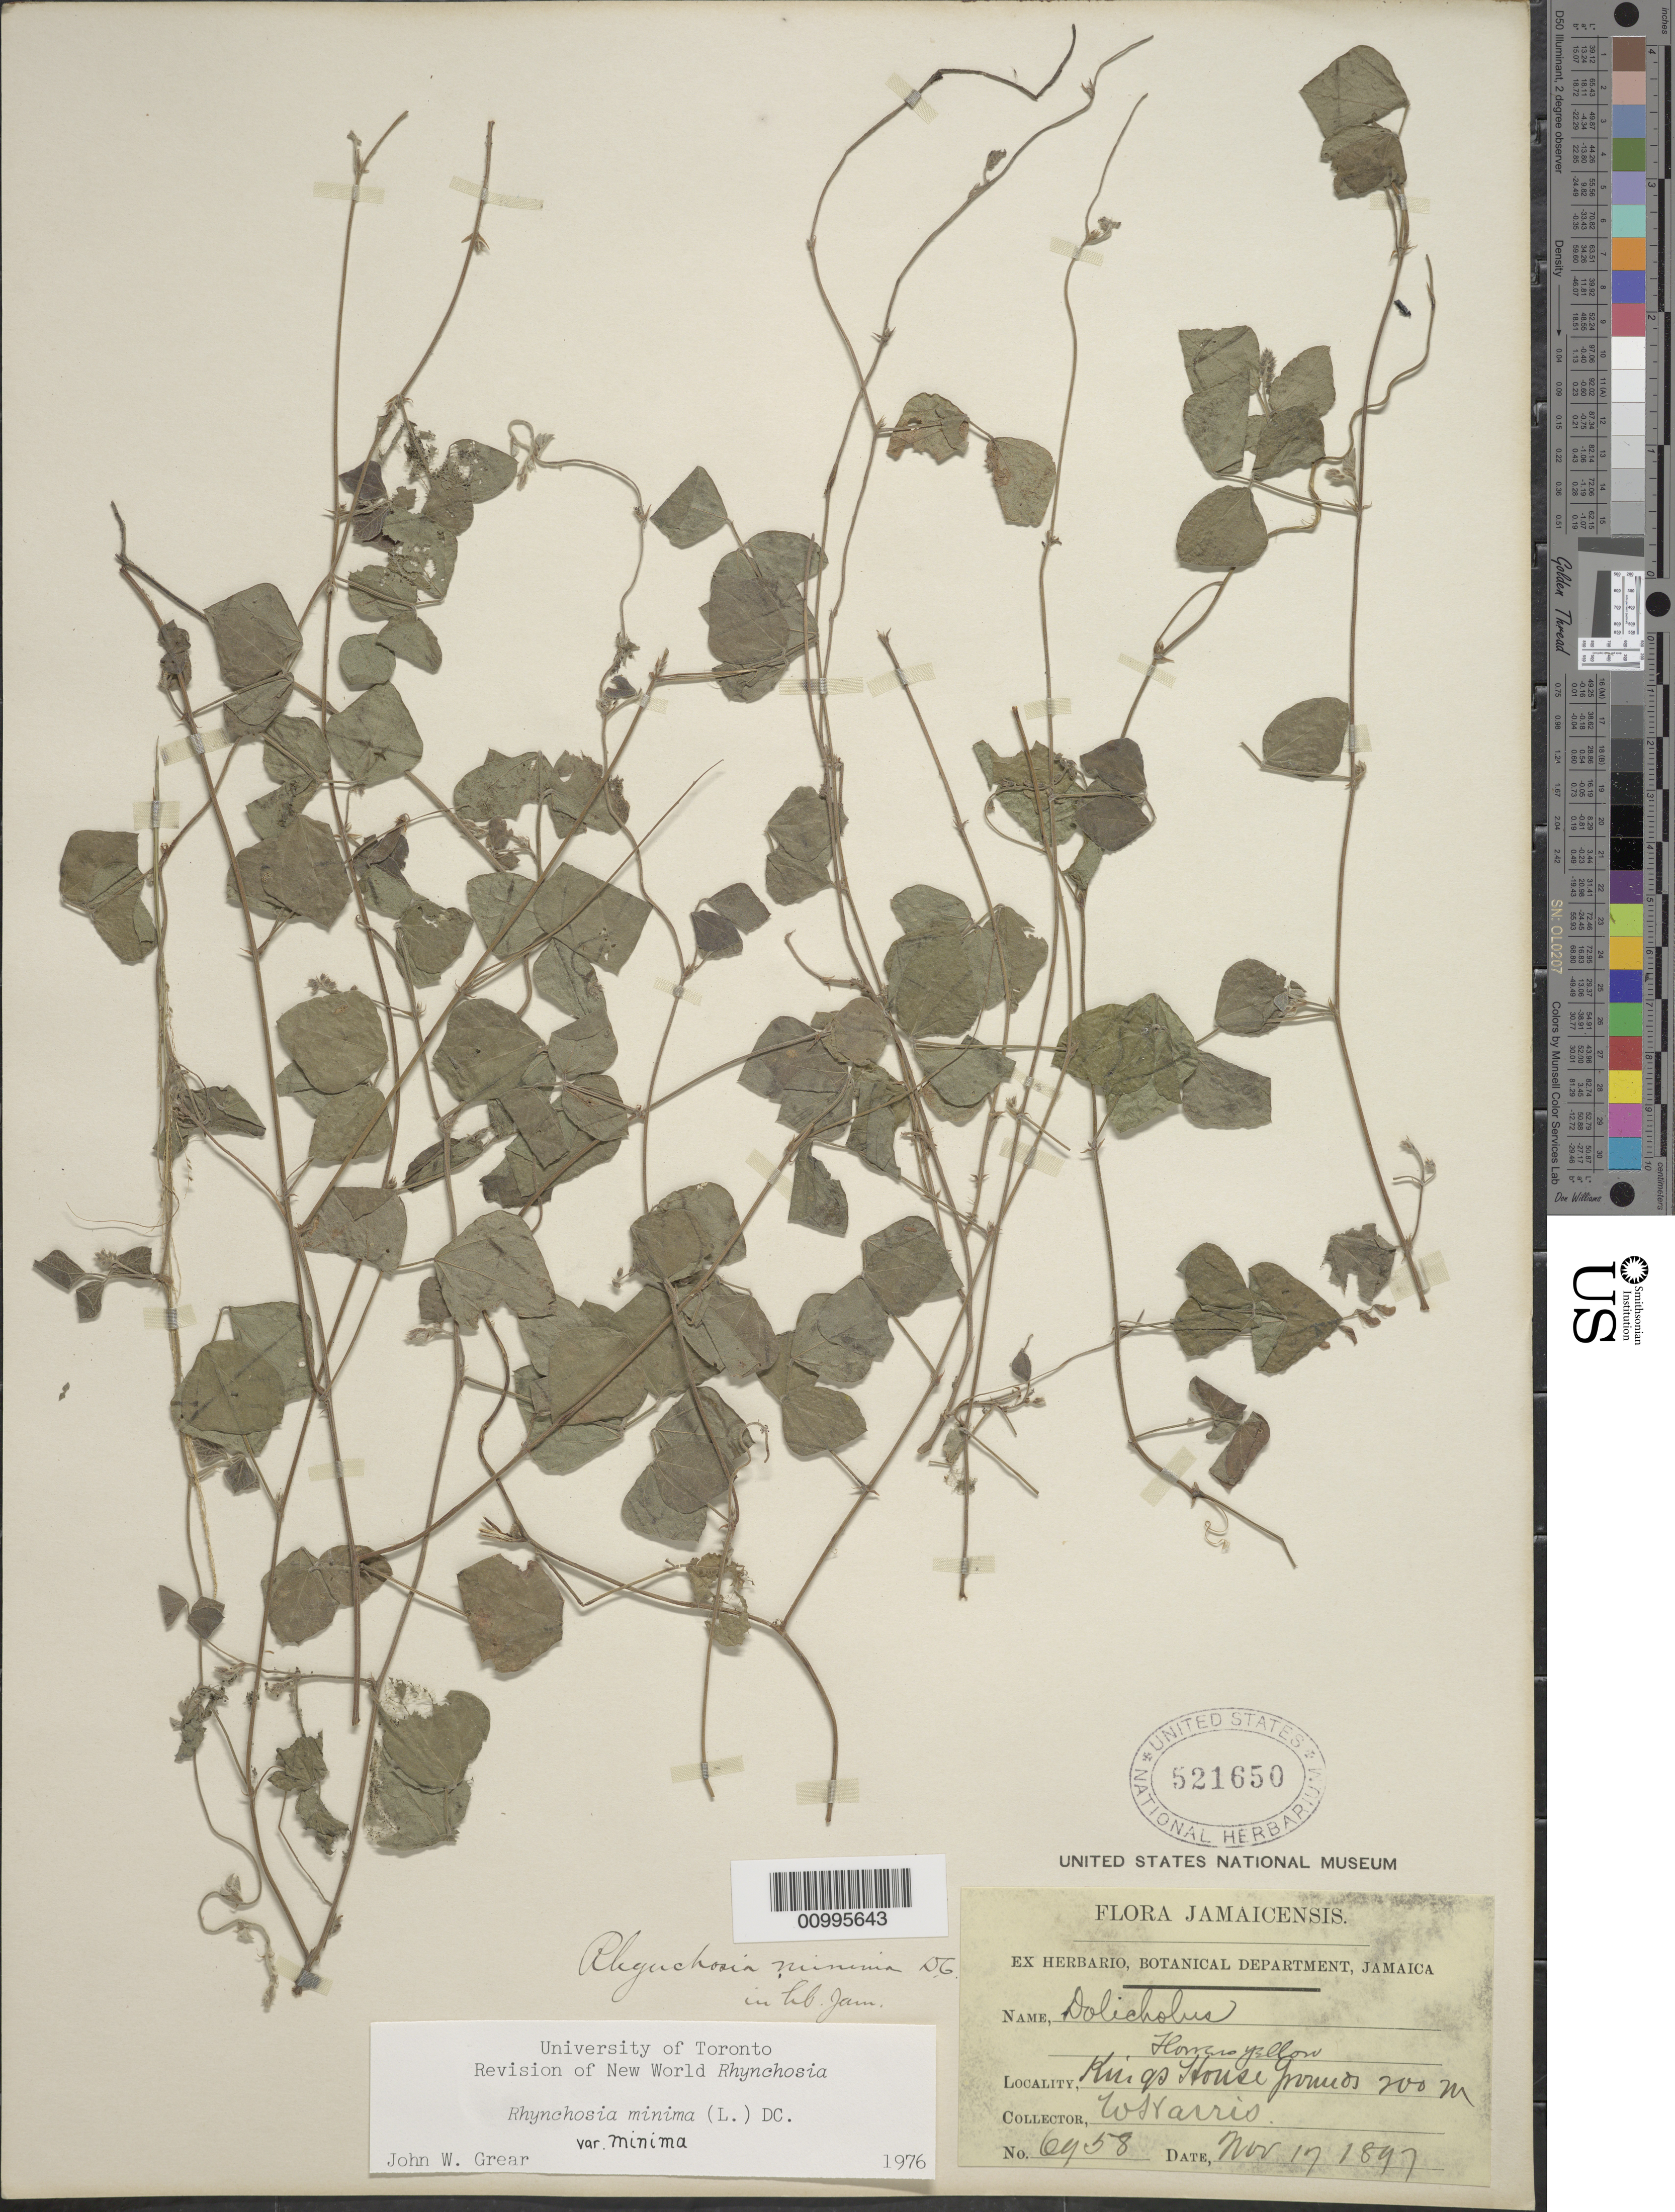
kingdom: Plantae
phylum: Tracheophyta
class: Magnoliopsida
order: Fabales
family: Fabaceae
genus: Rhynchosia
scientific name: Rhynchosia minima var. minima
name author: (L.) DC.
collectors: W. H. Harris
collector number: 6958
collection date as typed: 17 Nov 1897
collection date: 1897-11-17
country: Jamaica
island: Jamaica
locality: Kings House grounds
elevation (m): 200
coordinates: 0 N, 0 E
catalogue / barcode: US 521650